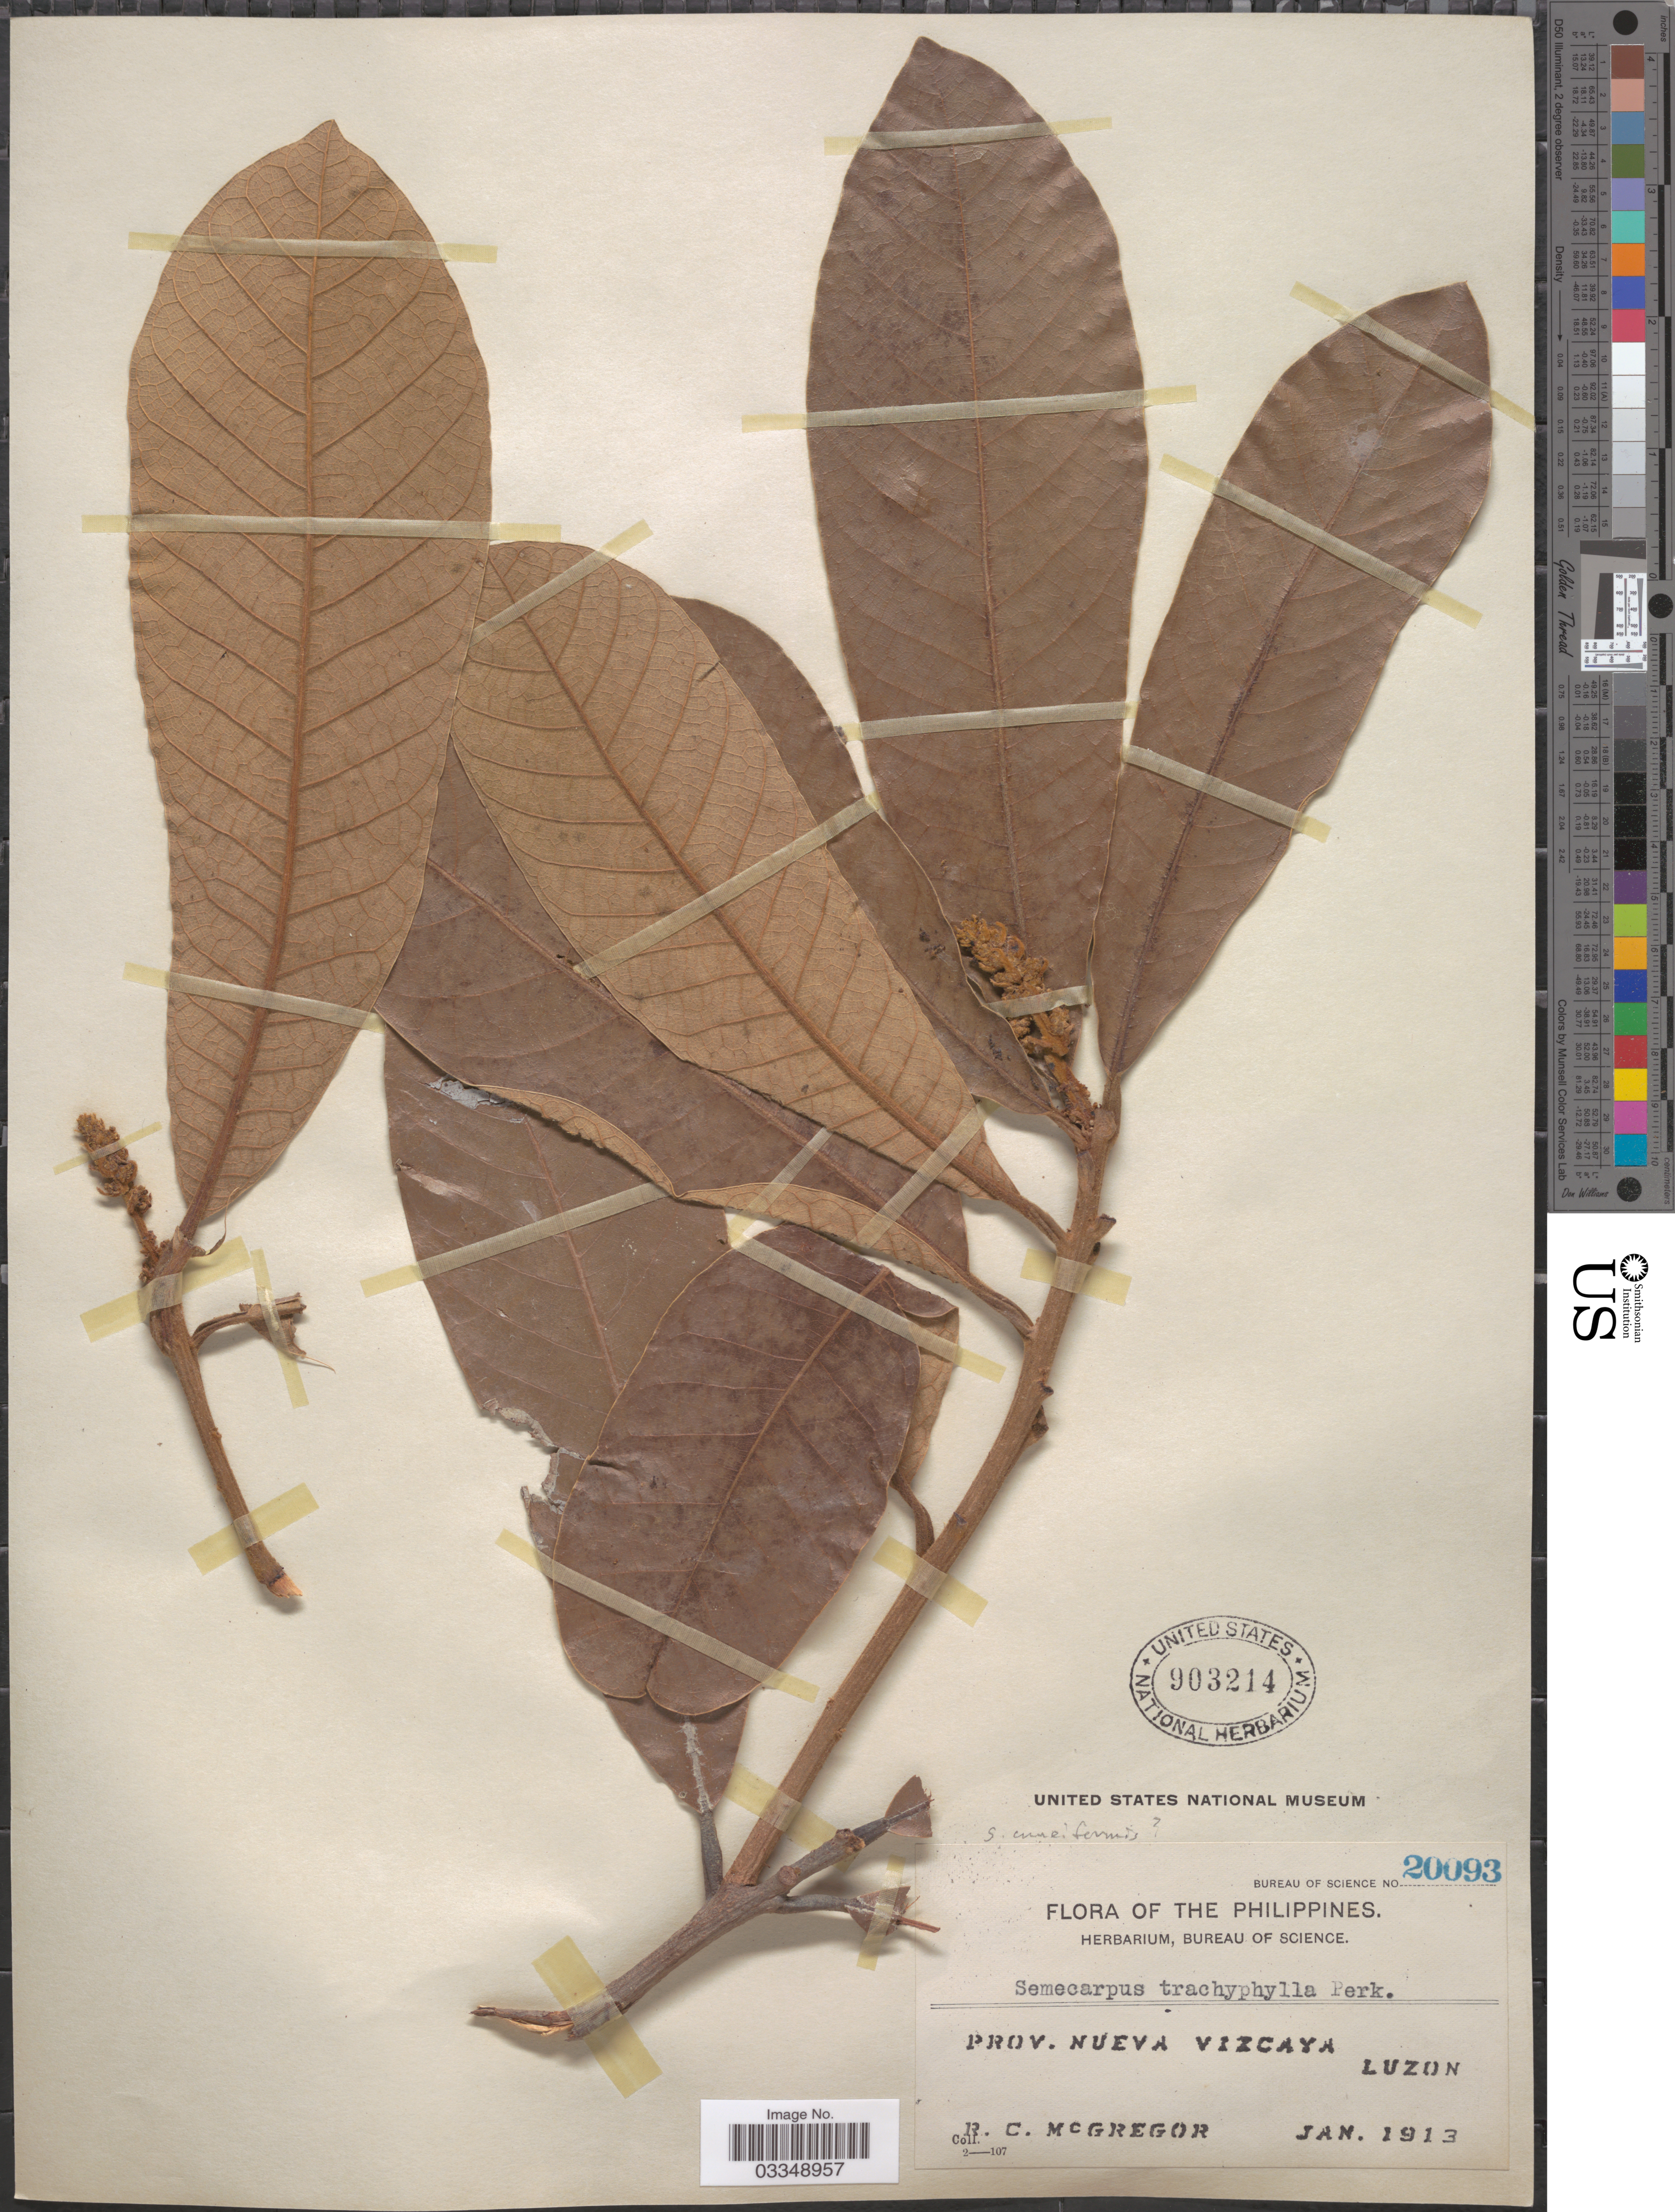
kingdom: Plantae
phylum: Tracheophyta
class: Magnoliopsida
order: Sapindales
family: Anacardiaceae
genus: Semecarpus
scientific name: Semecarpus cuneiformis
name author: Blanco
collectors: R. C. McGregor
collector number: Bureau of Science 20093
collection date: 1913-01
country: Philippines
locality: Prov. Nueva Vizcaya. Luzon.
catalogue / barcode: US 903214